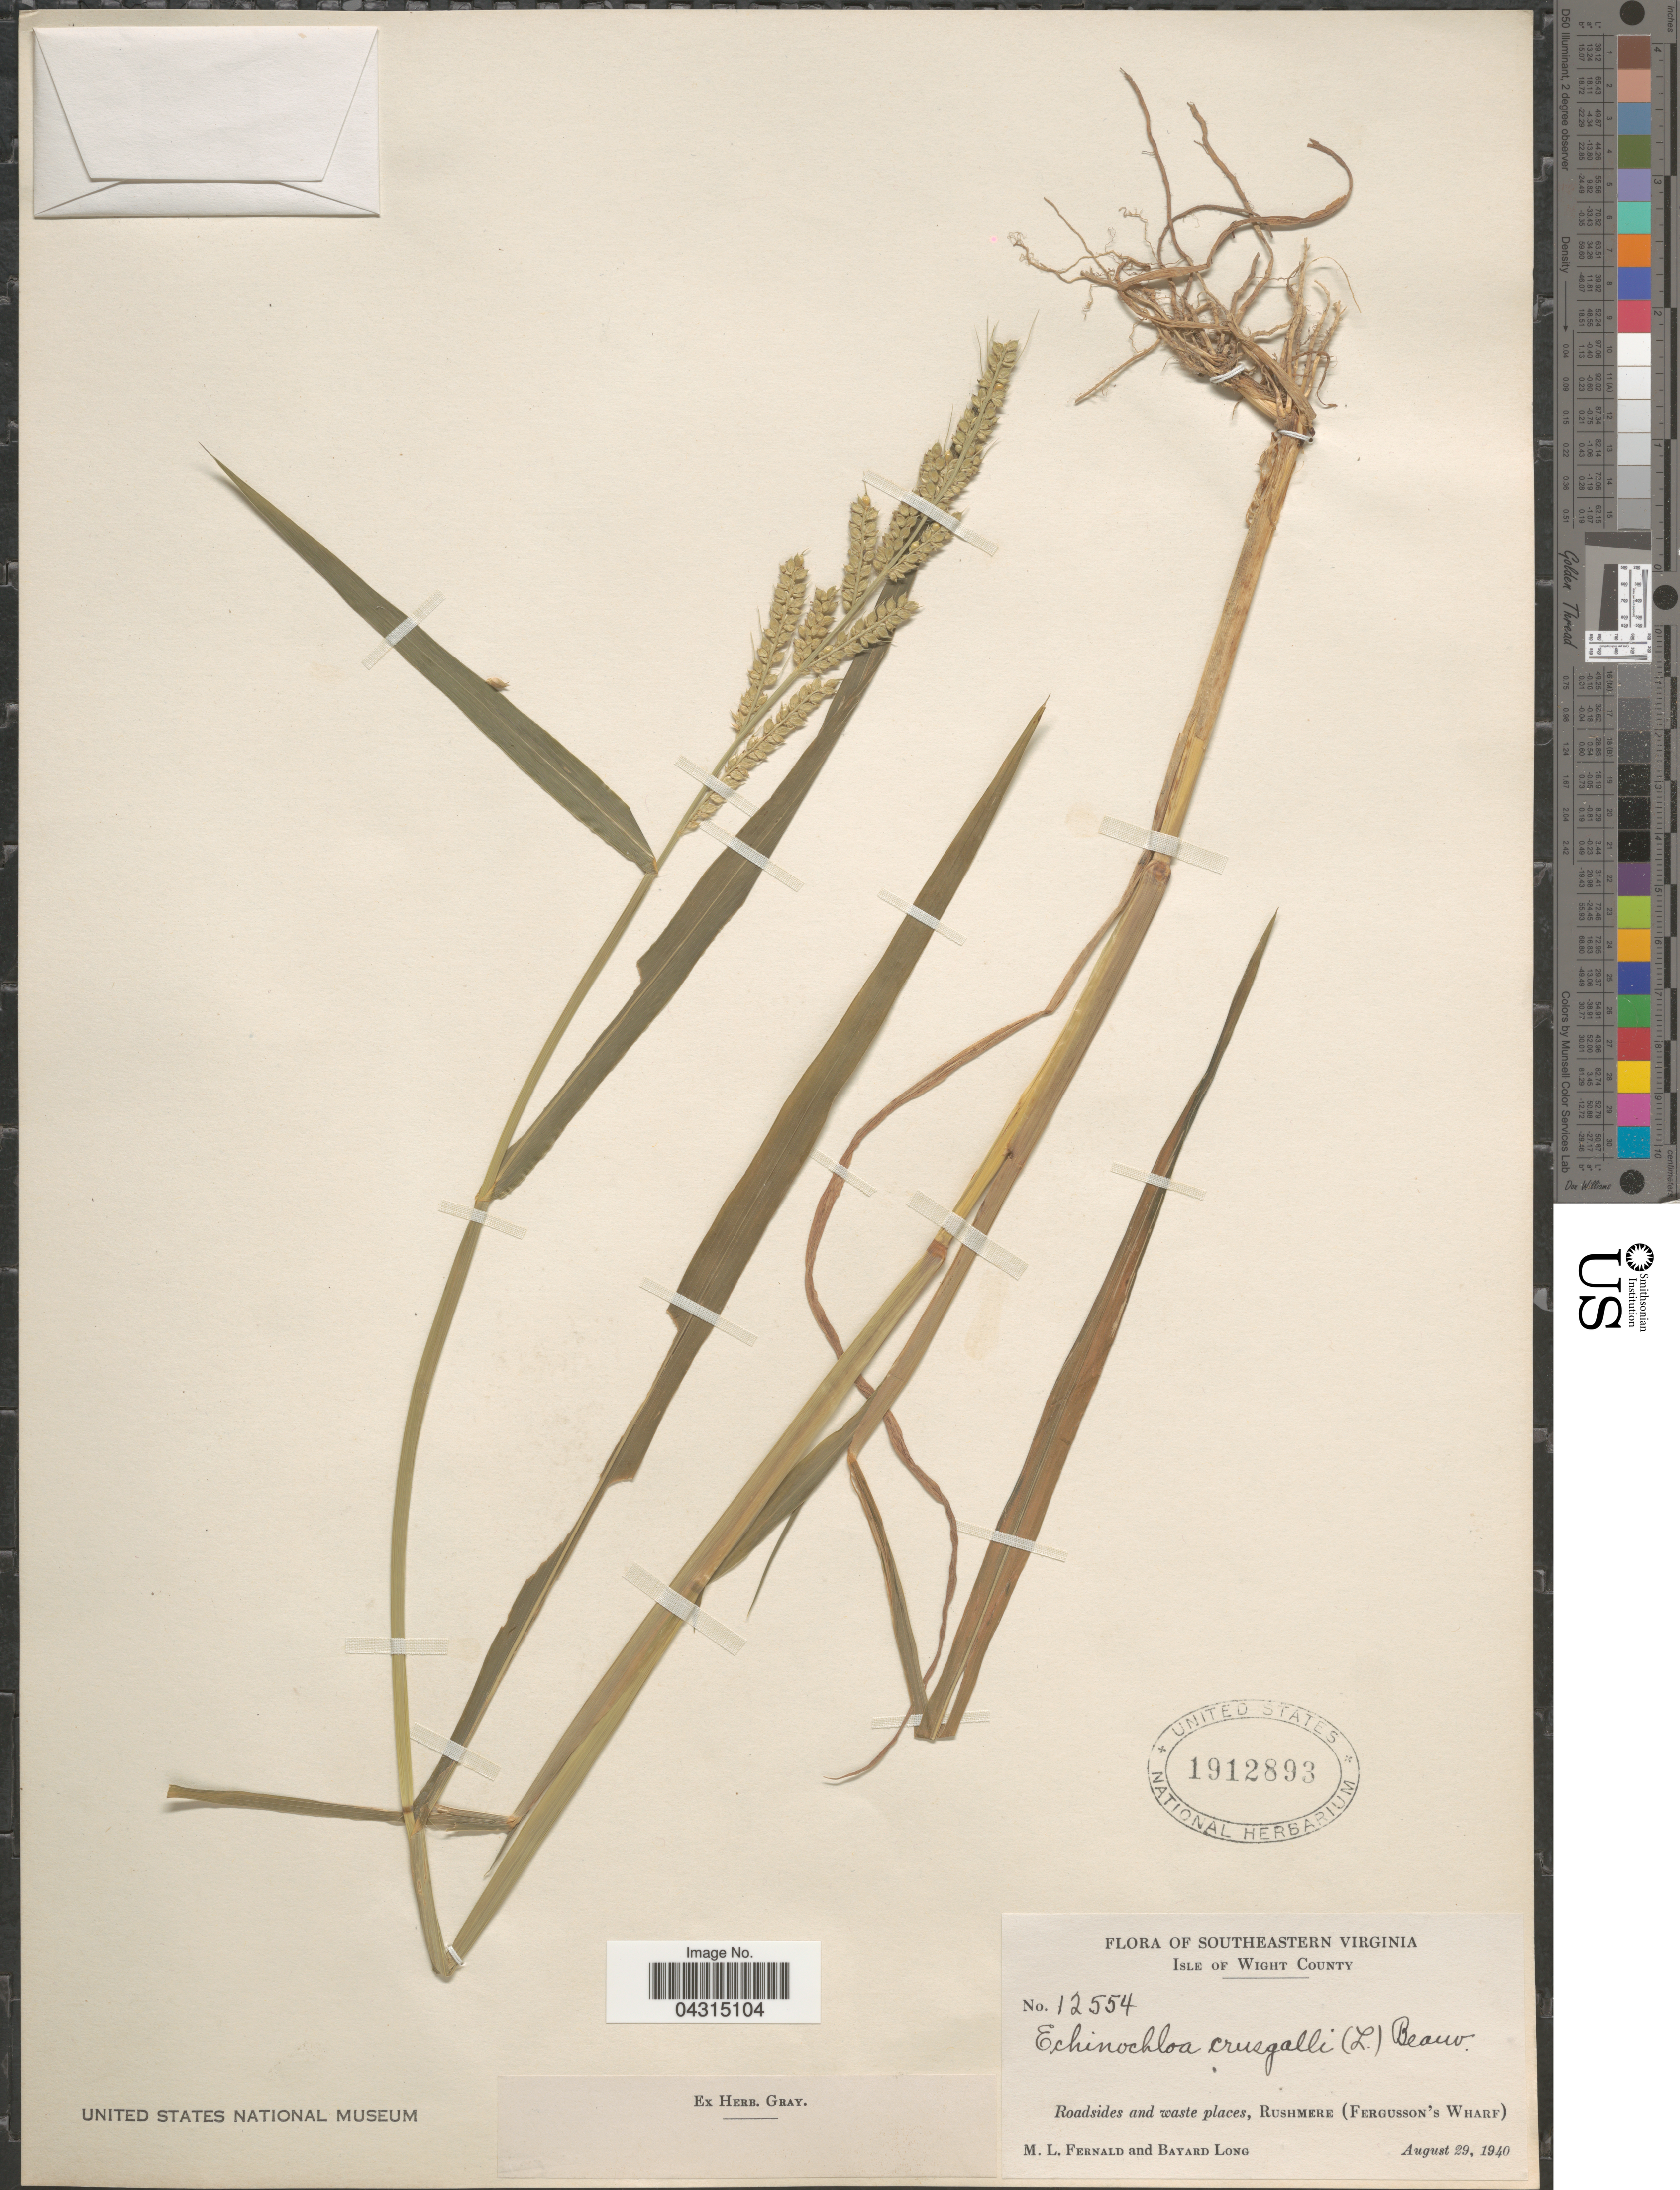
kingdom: Plantae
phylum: Tracheophyta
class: Liliopsida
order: Poales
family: Poaceae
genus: Echinochloa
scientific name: Echinochloa crus-galli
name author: (L.) P. Beauv.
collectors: M. L. Fernald & B. Long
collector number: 12554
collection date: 1940-08-29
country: United States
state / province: Virginia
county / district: Isle of Wight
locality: Southeastern Virginia. Isle of Wight County. Roadsides and waste places, Rushmere (Fergusson's Wharf).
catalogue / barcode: US 1912893